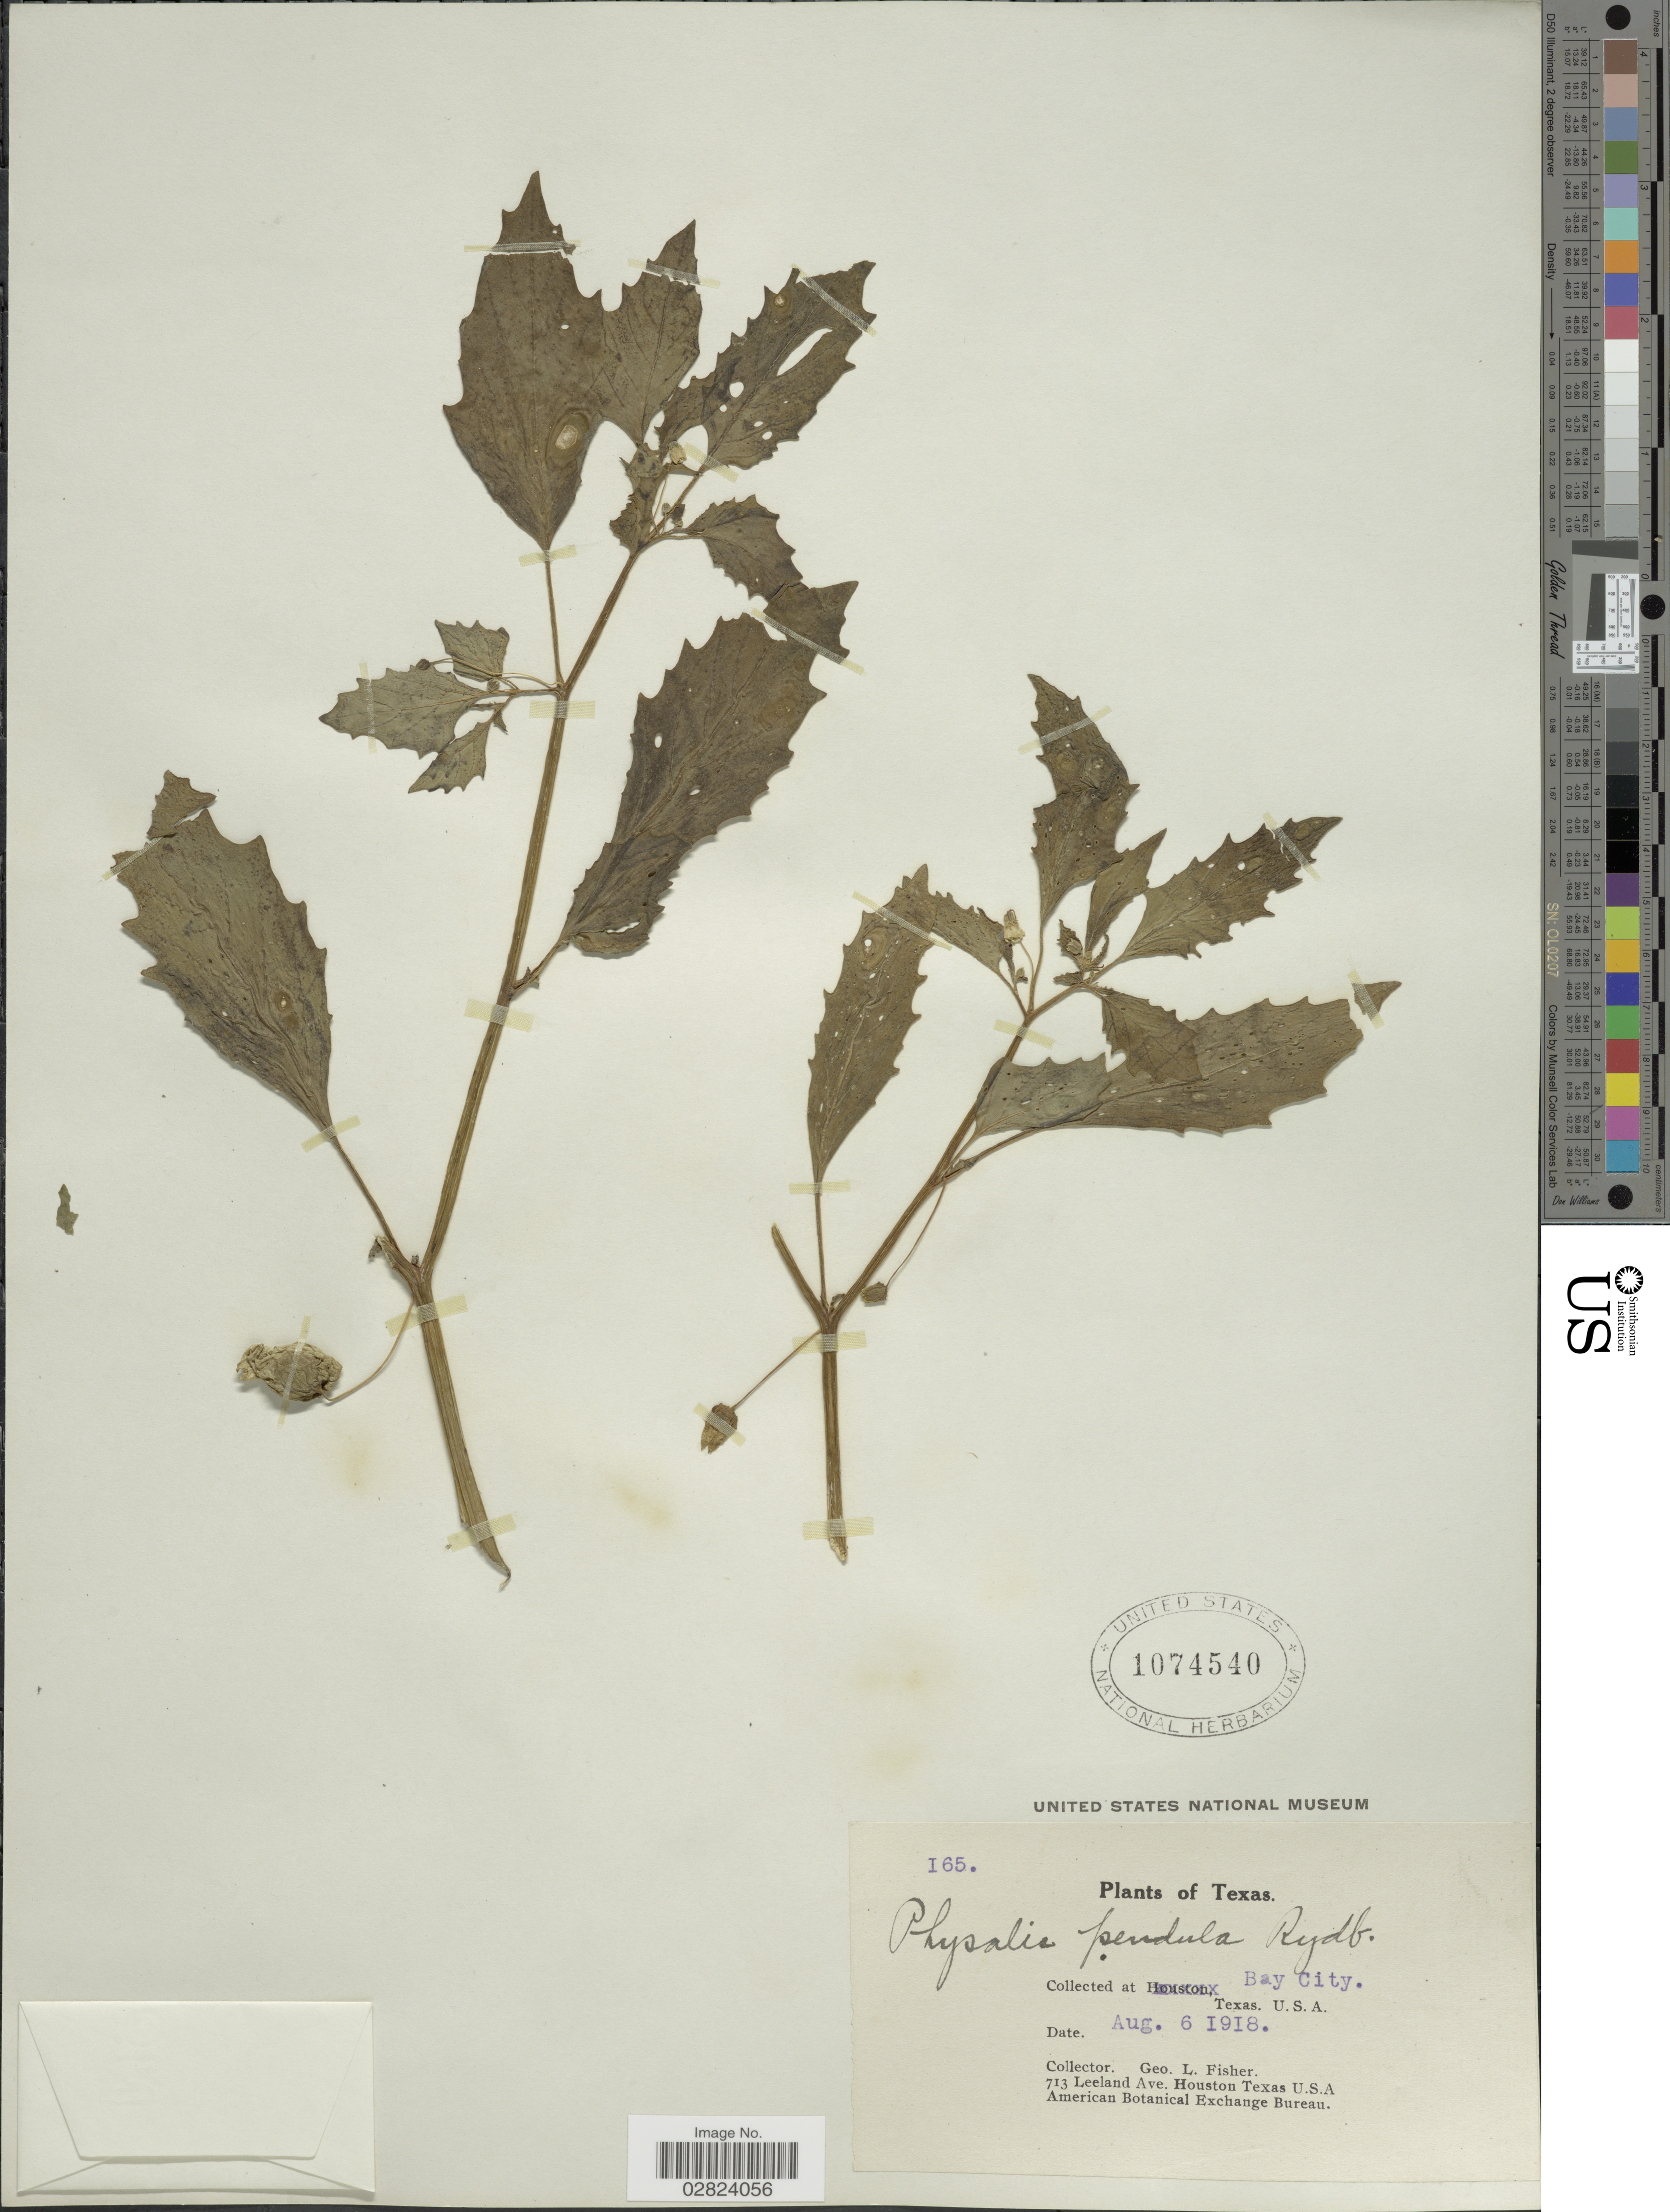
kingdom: Plantae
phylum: Tracheophyta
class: Magnoliopsida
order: Solanales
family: Solanaceae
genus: Physalis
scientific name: Physalis pendula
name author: Rydb.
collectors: G. L. Fisher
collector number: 165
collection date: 1918-08-06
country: United States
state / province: Texas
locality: Bay City.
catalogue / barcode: US 1074540